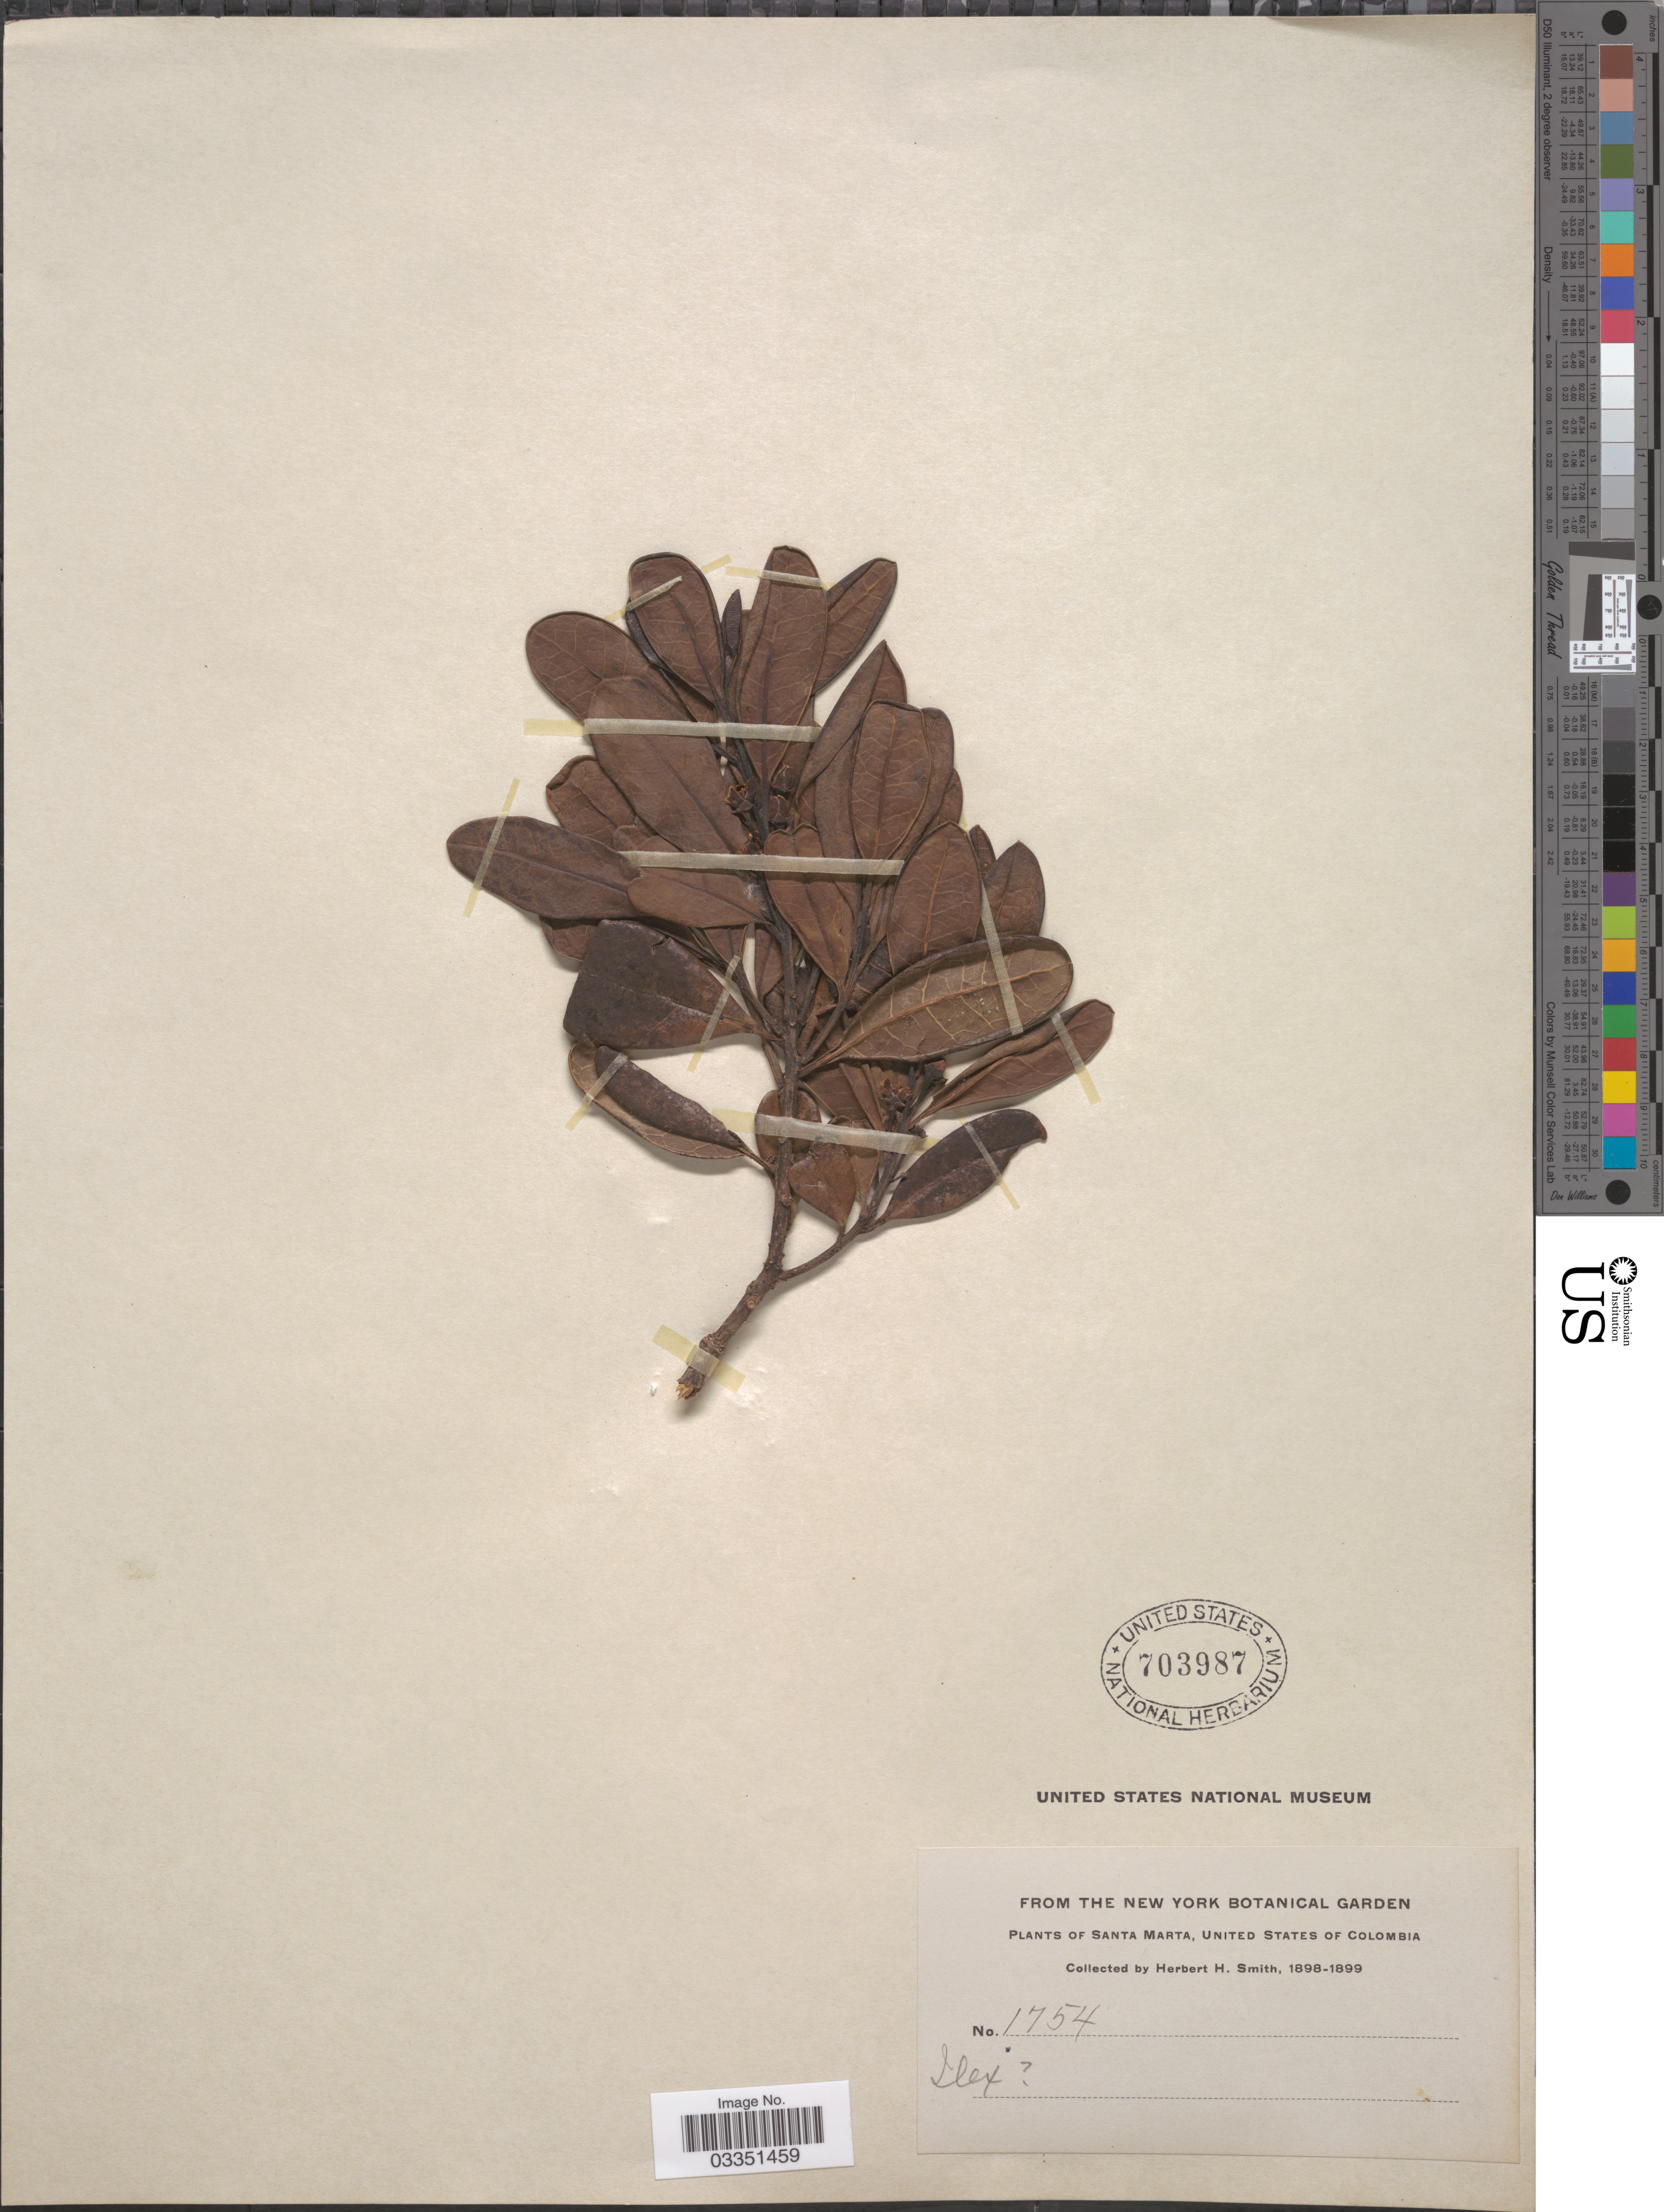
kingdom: Plantae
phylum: Tracheophyta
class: Magnoliopsida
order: Aquifoliales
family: Aquifoliaceae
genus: Ilex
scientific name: Ilex sp.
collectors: Herbert H. Smith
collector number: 1754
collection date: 1898/1899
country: Colombia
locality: Santa Marta, United States of Colombia.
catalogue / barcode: US 703987